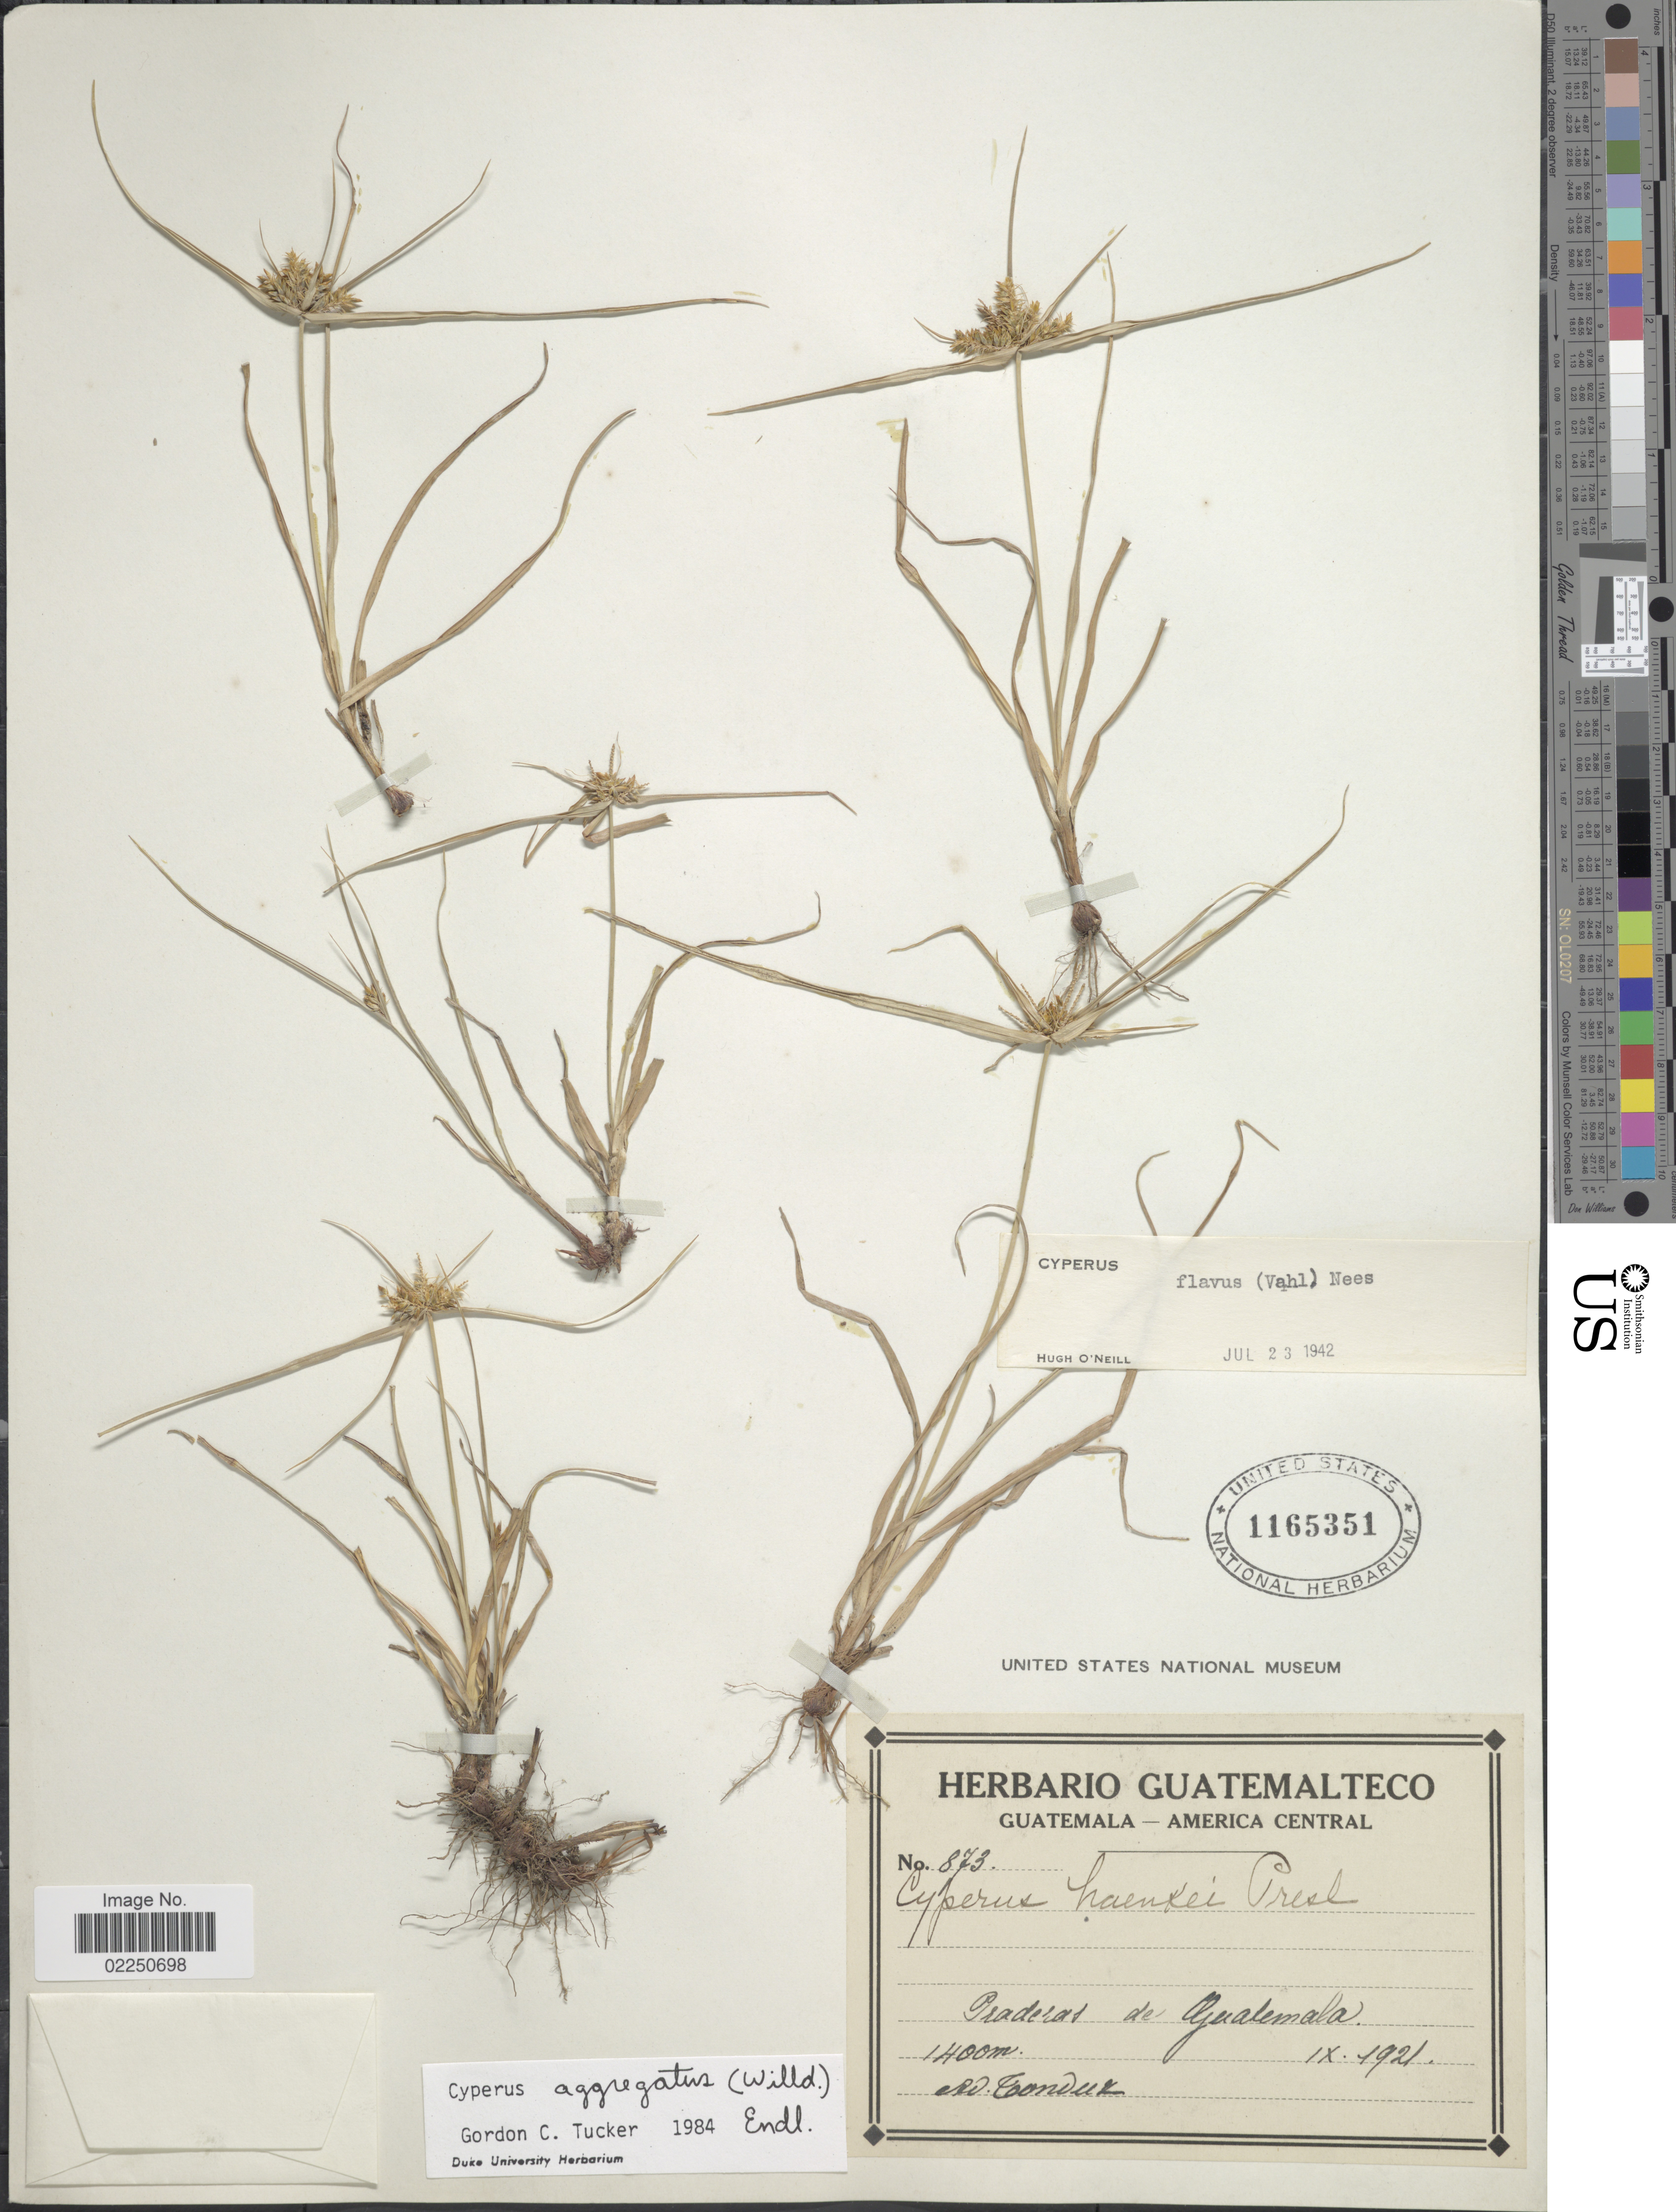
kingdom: Plantae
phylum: Tracheophyta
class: Liliopsida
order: Poales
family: Cyperaceae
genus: Cyperus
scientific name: Cyperus aggregatus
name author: (Willd.) Endl.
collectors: A. Tonduz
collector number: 873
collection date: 1921-09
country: Guatemala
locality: Praderas de Guatemala - America Central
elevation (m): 1400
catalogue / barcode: US 1165351